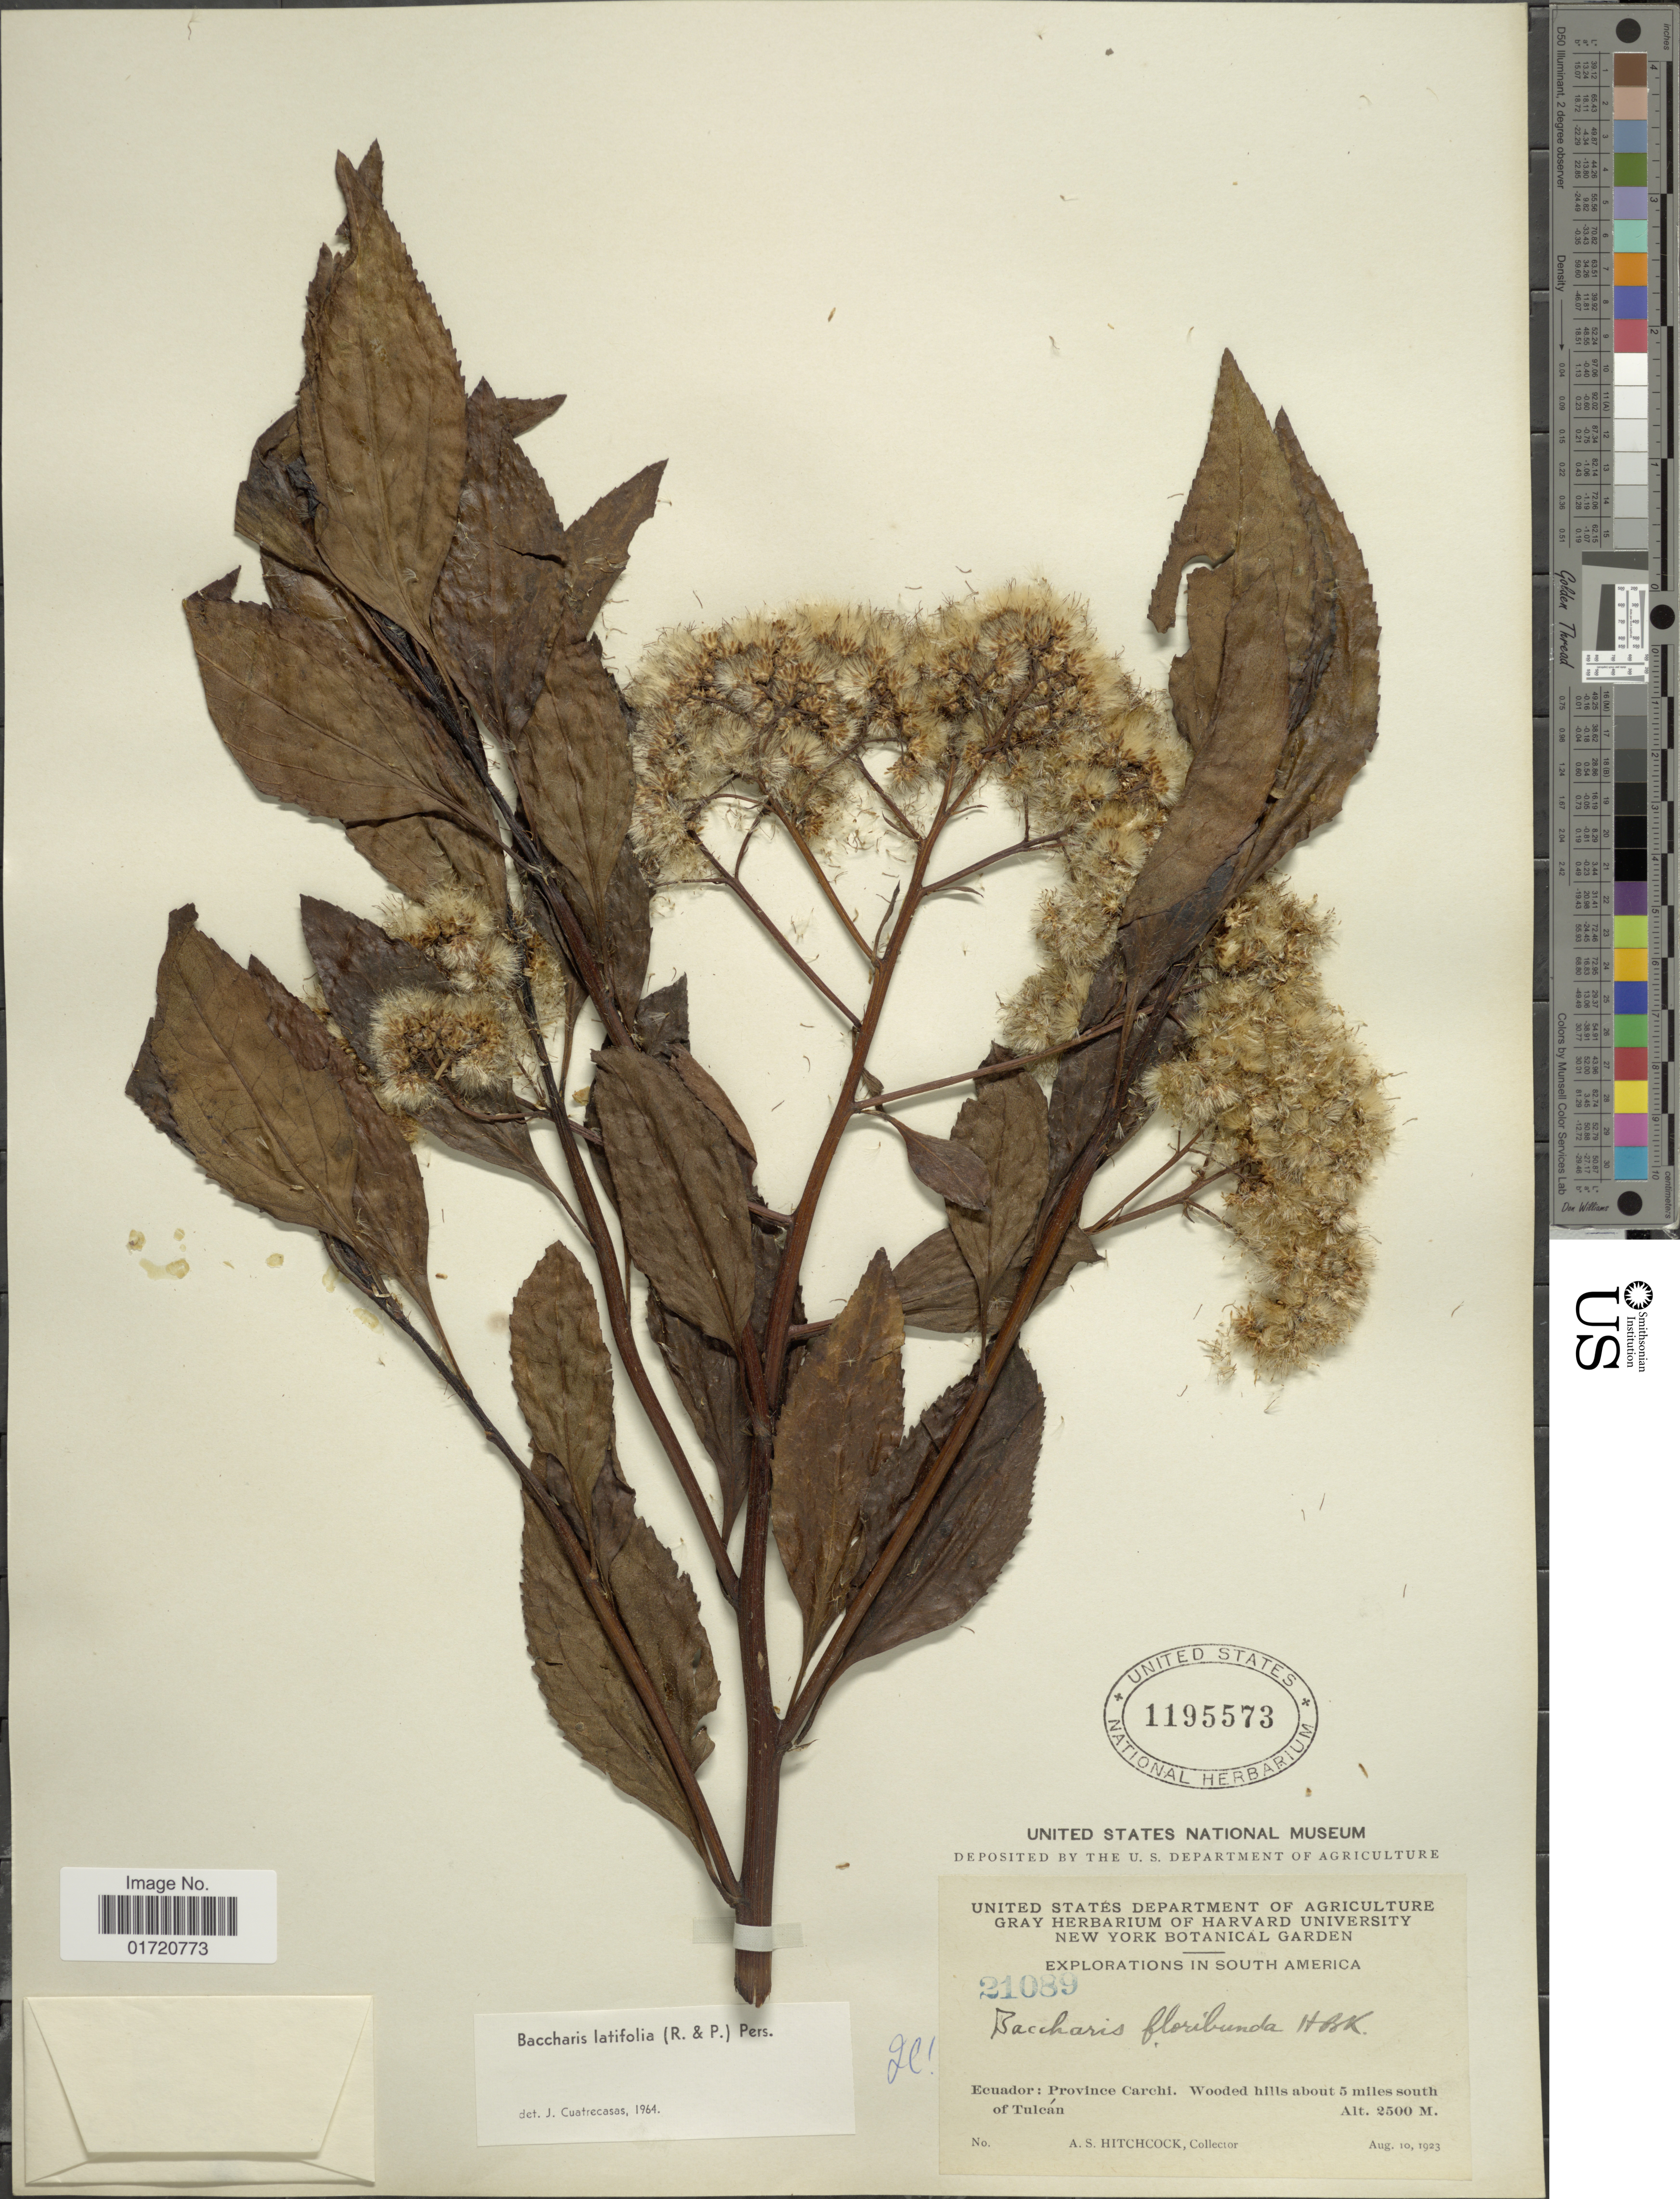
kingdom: Plantae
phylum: Tracheophyta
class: Magnoliopsida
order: Asterales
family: Asteraceae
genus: Baccharis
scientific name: Baccharis latifolia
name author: (Ruiz & Pav.) Pers.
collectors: A. S. Hitchcock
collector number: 21089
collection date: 1923-08-10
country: Ecuador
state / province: Carchi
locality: South America, about 5 miles south of Tulcan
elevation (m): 2500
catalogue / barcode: US 1195573